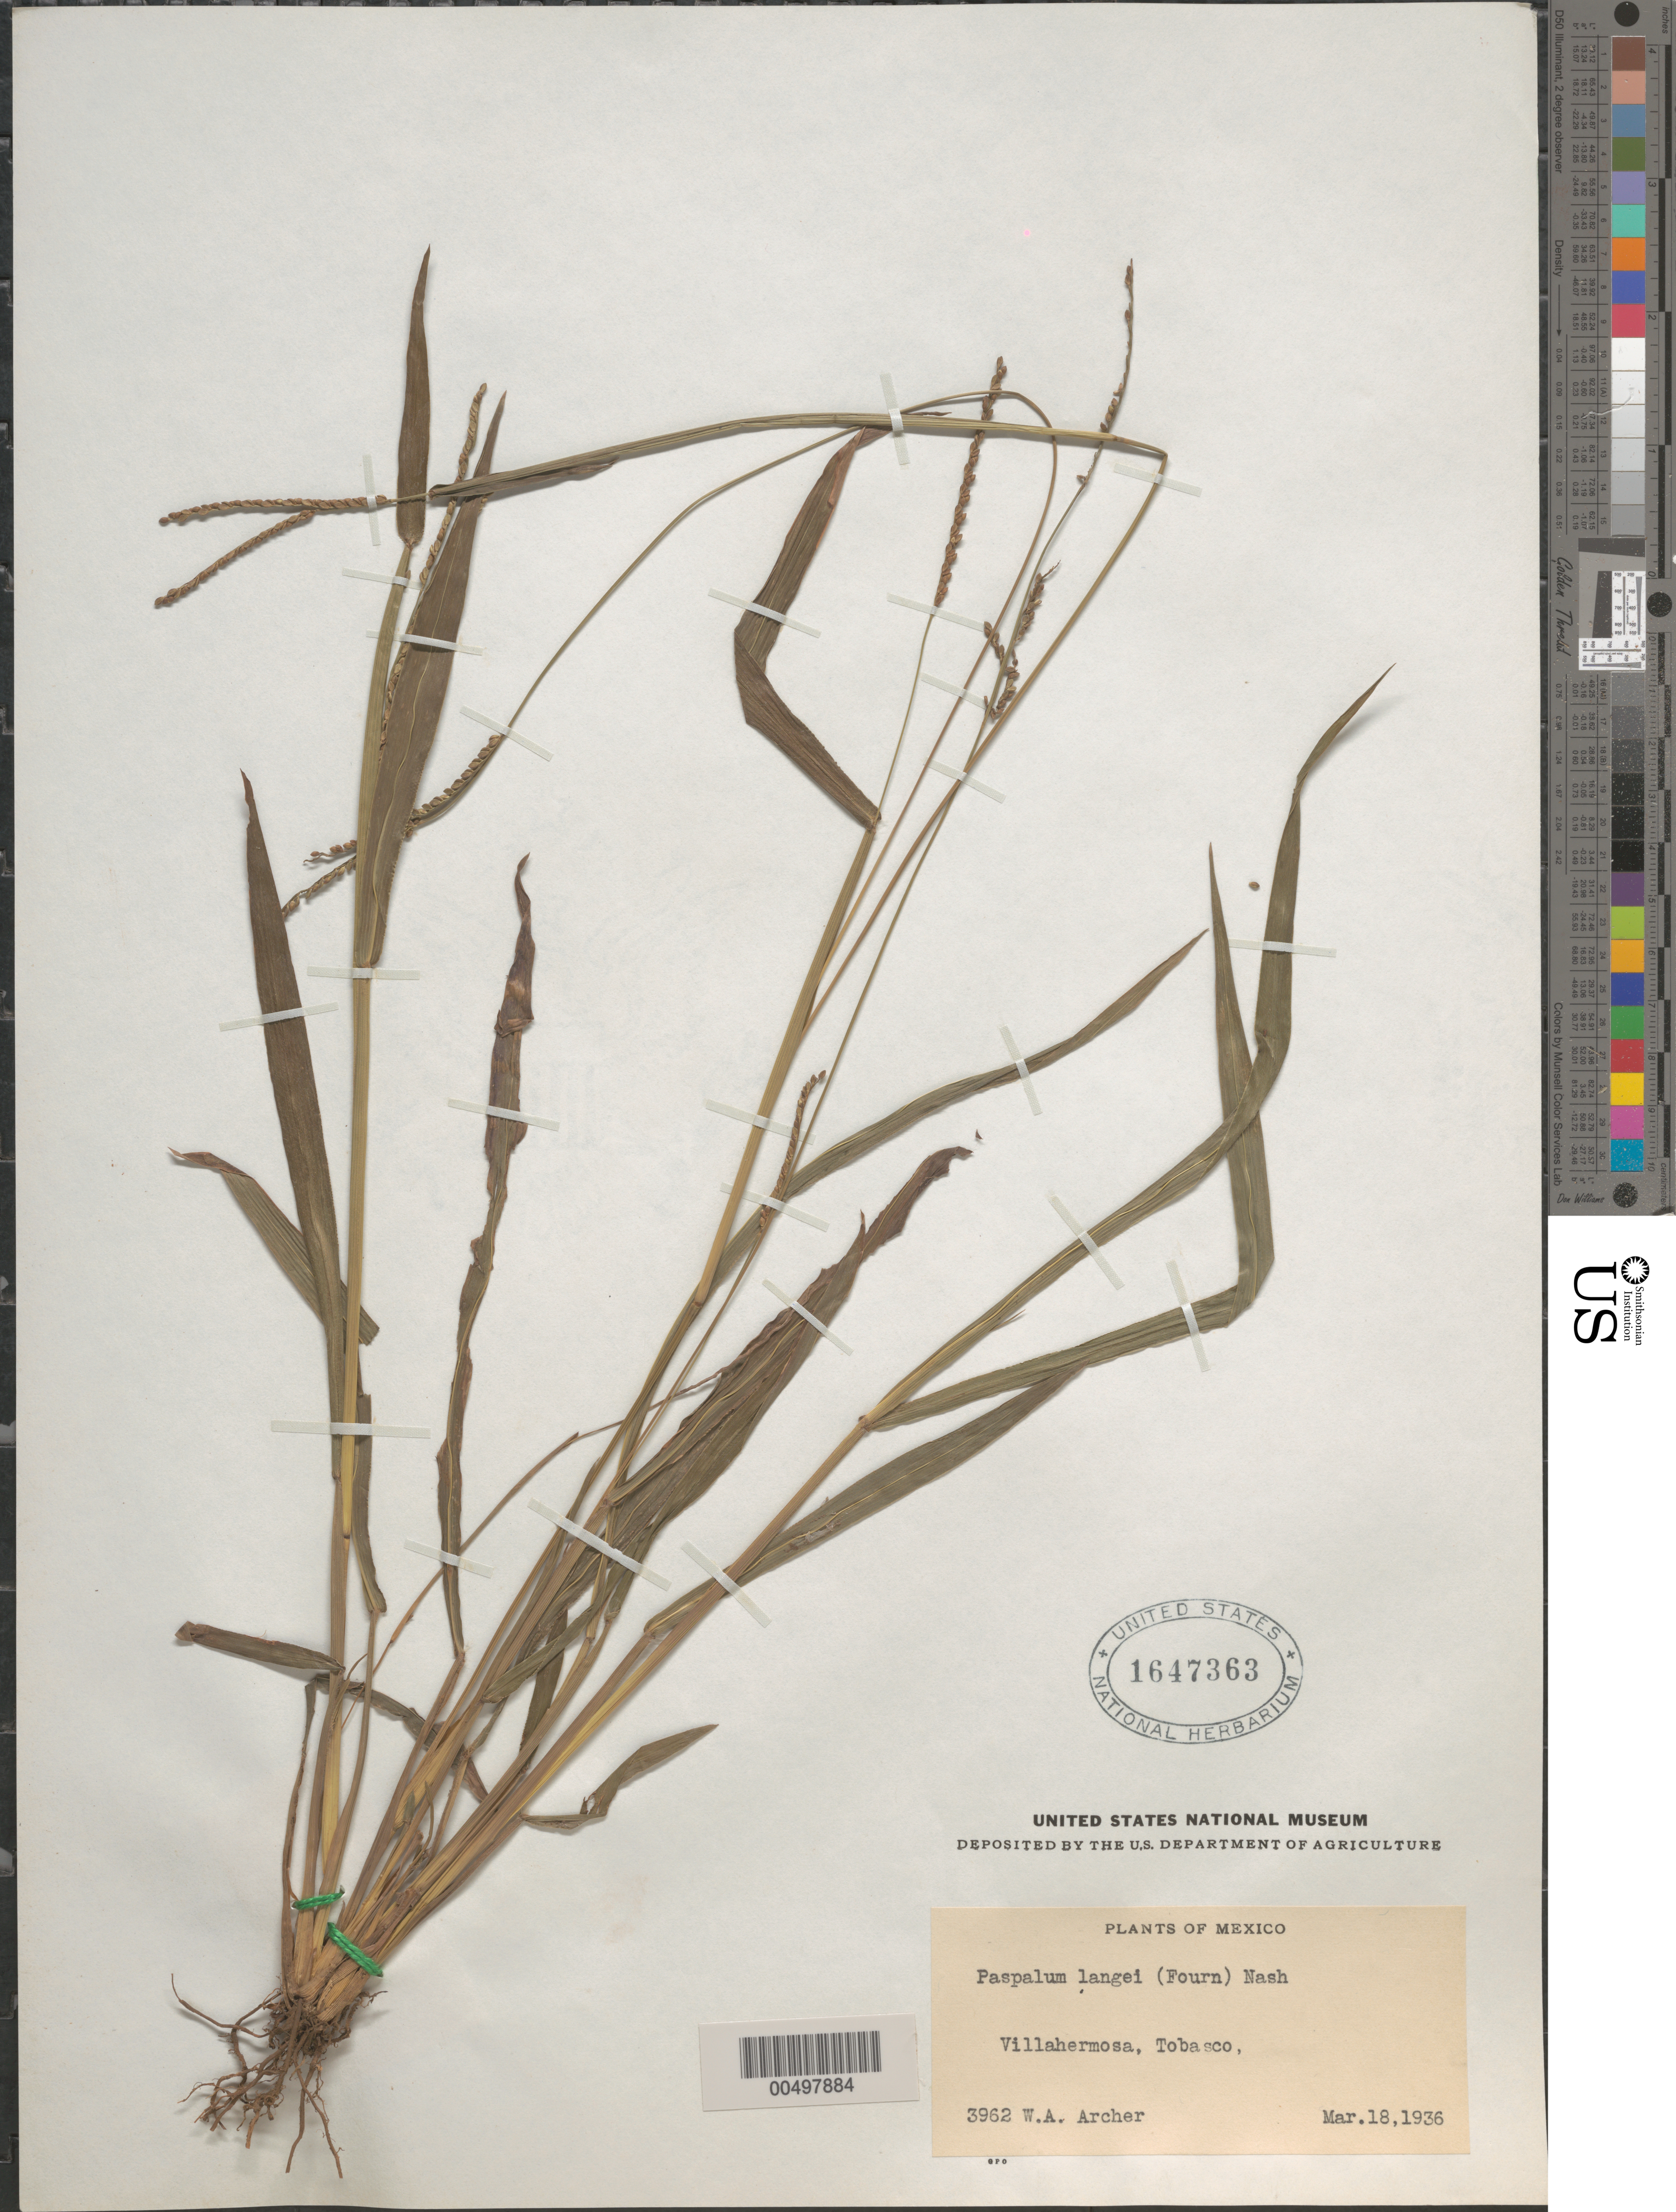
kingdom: Plantae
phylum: Tracheophyta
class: Liliopsida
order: Poales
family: Poaceae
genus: Paspalum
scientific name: Paspalum langei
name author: (E. Fourn.) Nash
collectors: W. A. Archer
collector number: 3962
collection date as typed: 18 Mar 1936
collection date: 1936-03-18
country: Mexico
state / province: Tabasco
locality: Villahermosa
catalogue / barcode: US 1647363